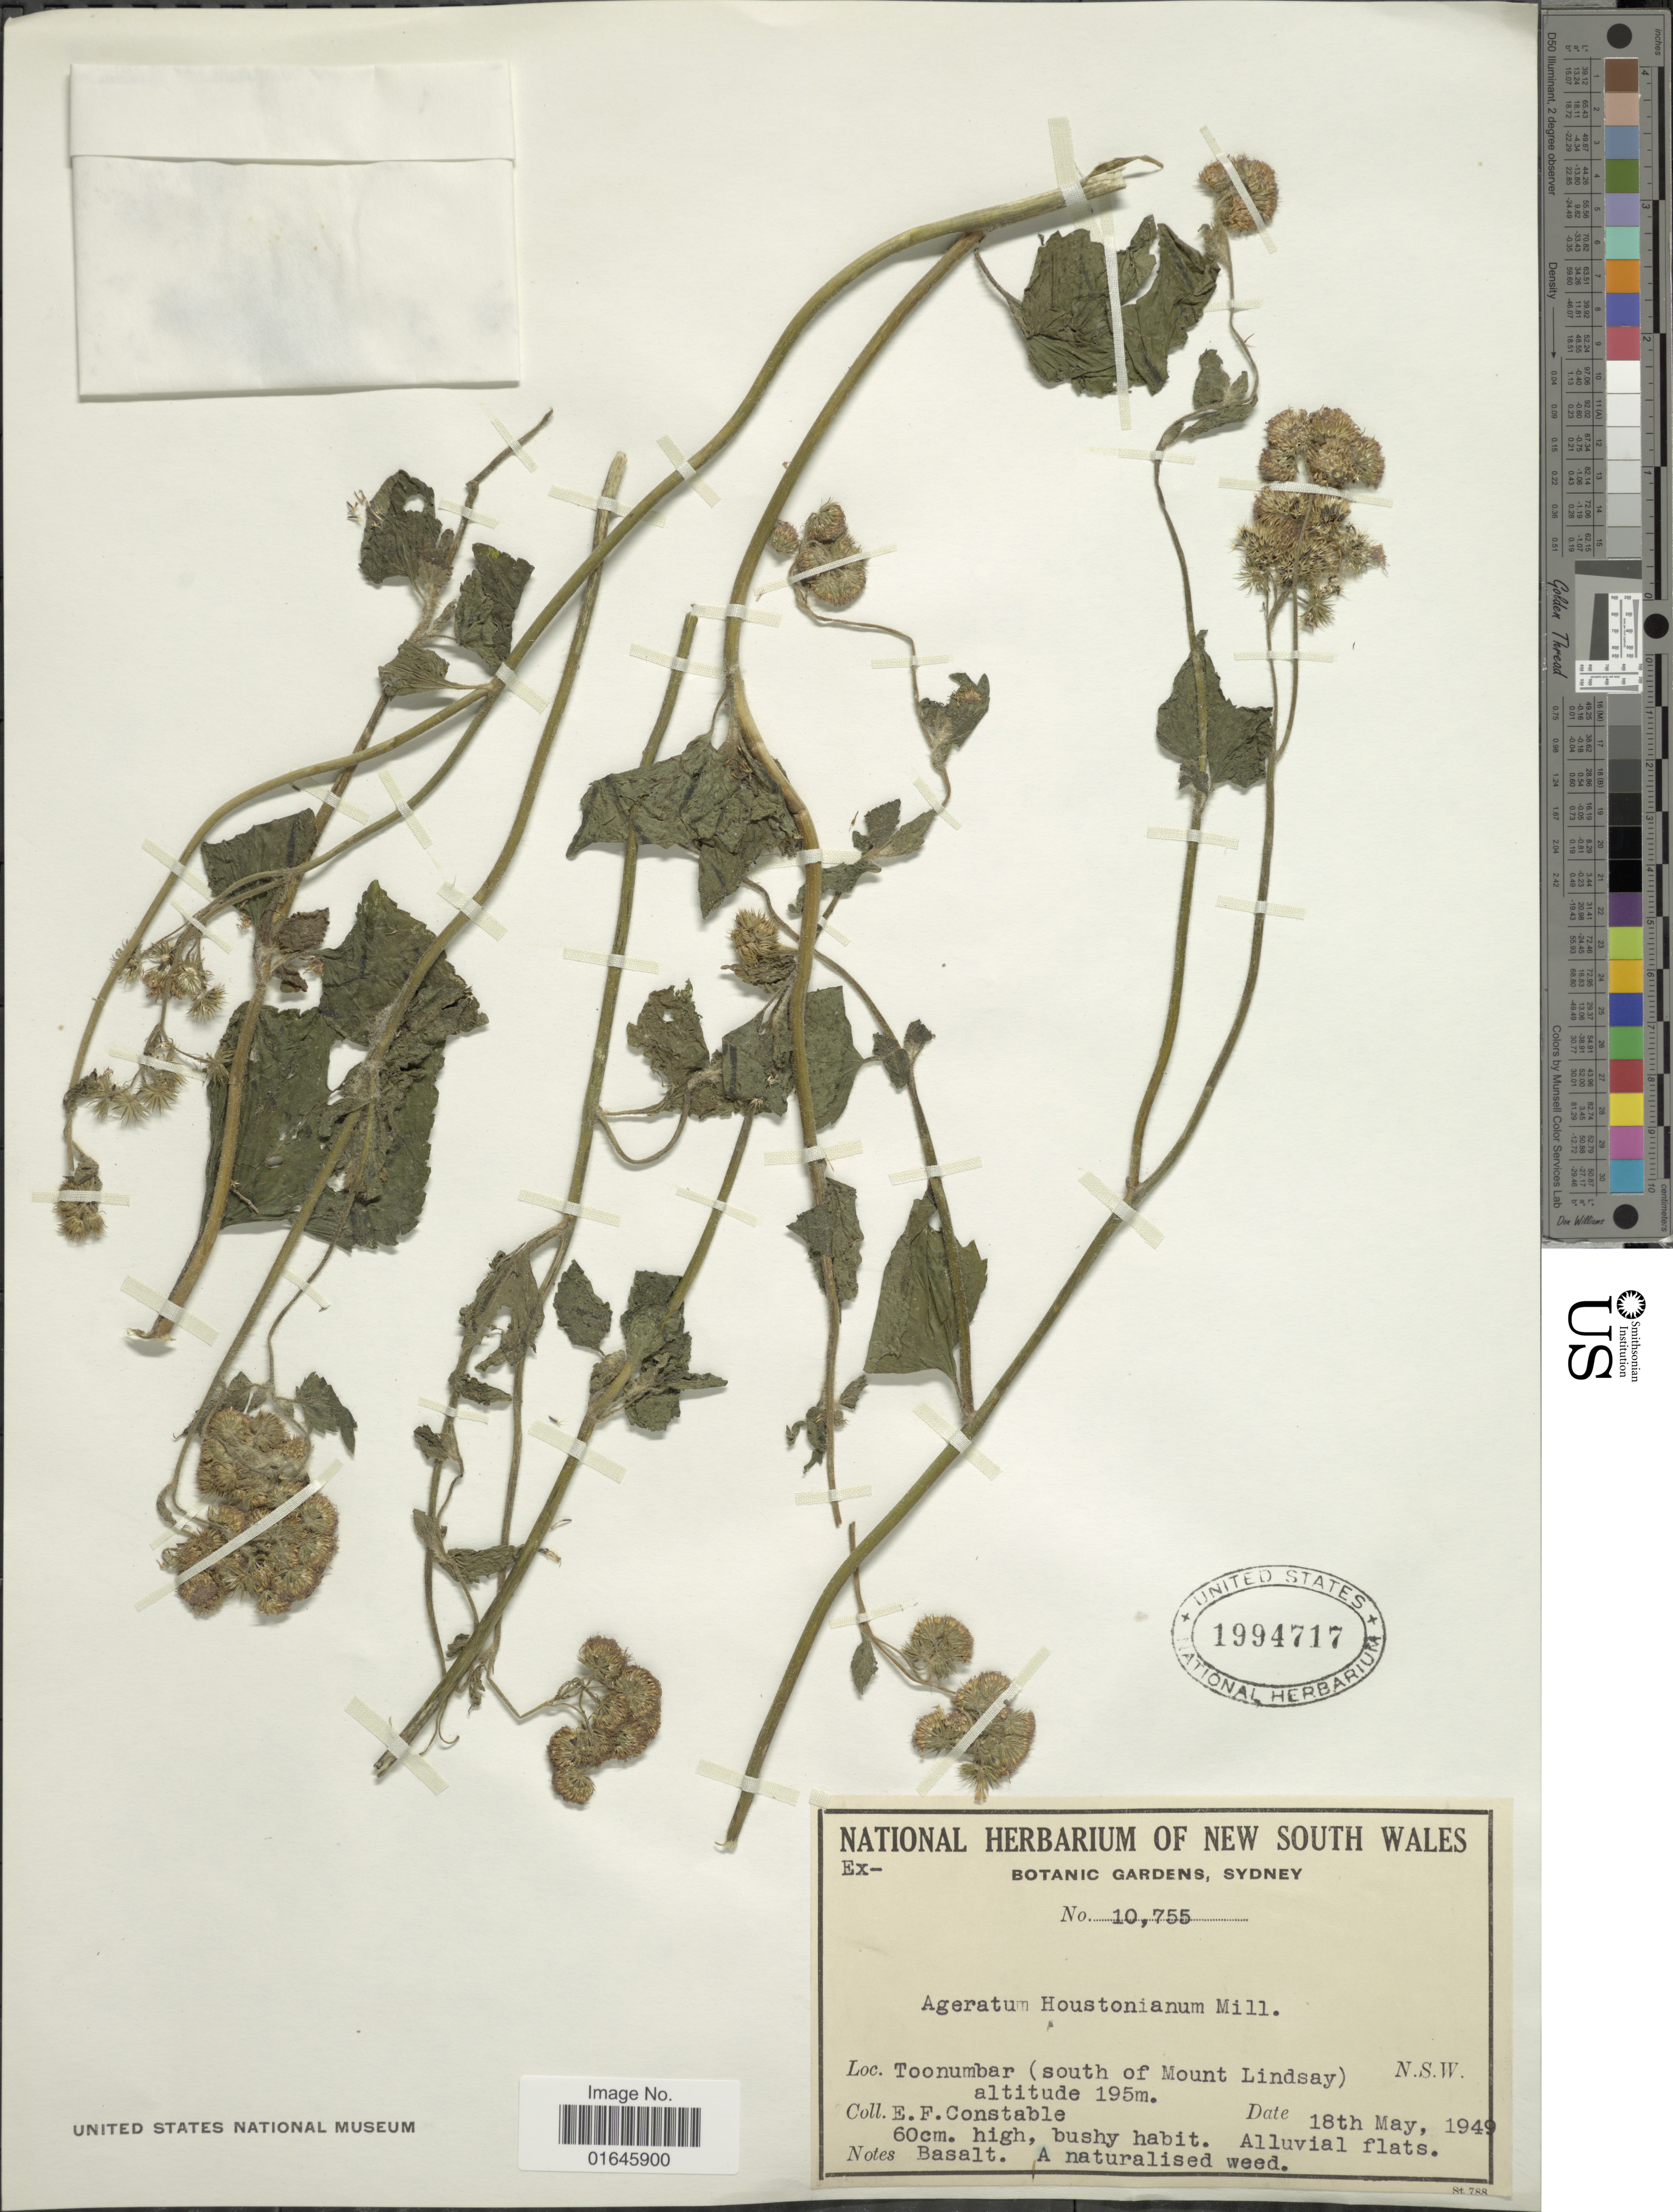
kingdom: Plantae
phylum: Tracheophyta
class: Magnoliopsida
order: Asterales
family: Asteraceae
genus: Ageratum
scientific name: Ageratum houstonianum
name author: Mill.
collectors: E. F. Constable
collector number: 10755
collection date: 1949-05-18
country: Australia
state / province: New South Wales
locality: Toonumbaar (south of Mount Lindsay), N.S.W.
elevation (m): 195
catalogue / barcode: US 1994717